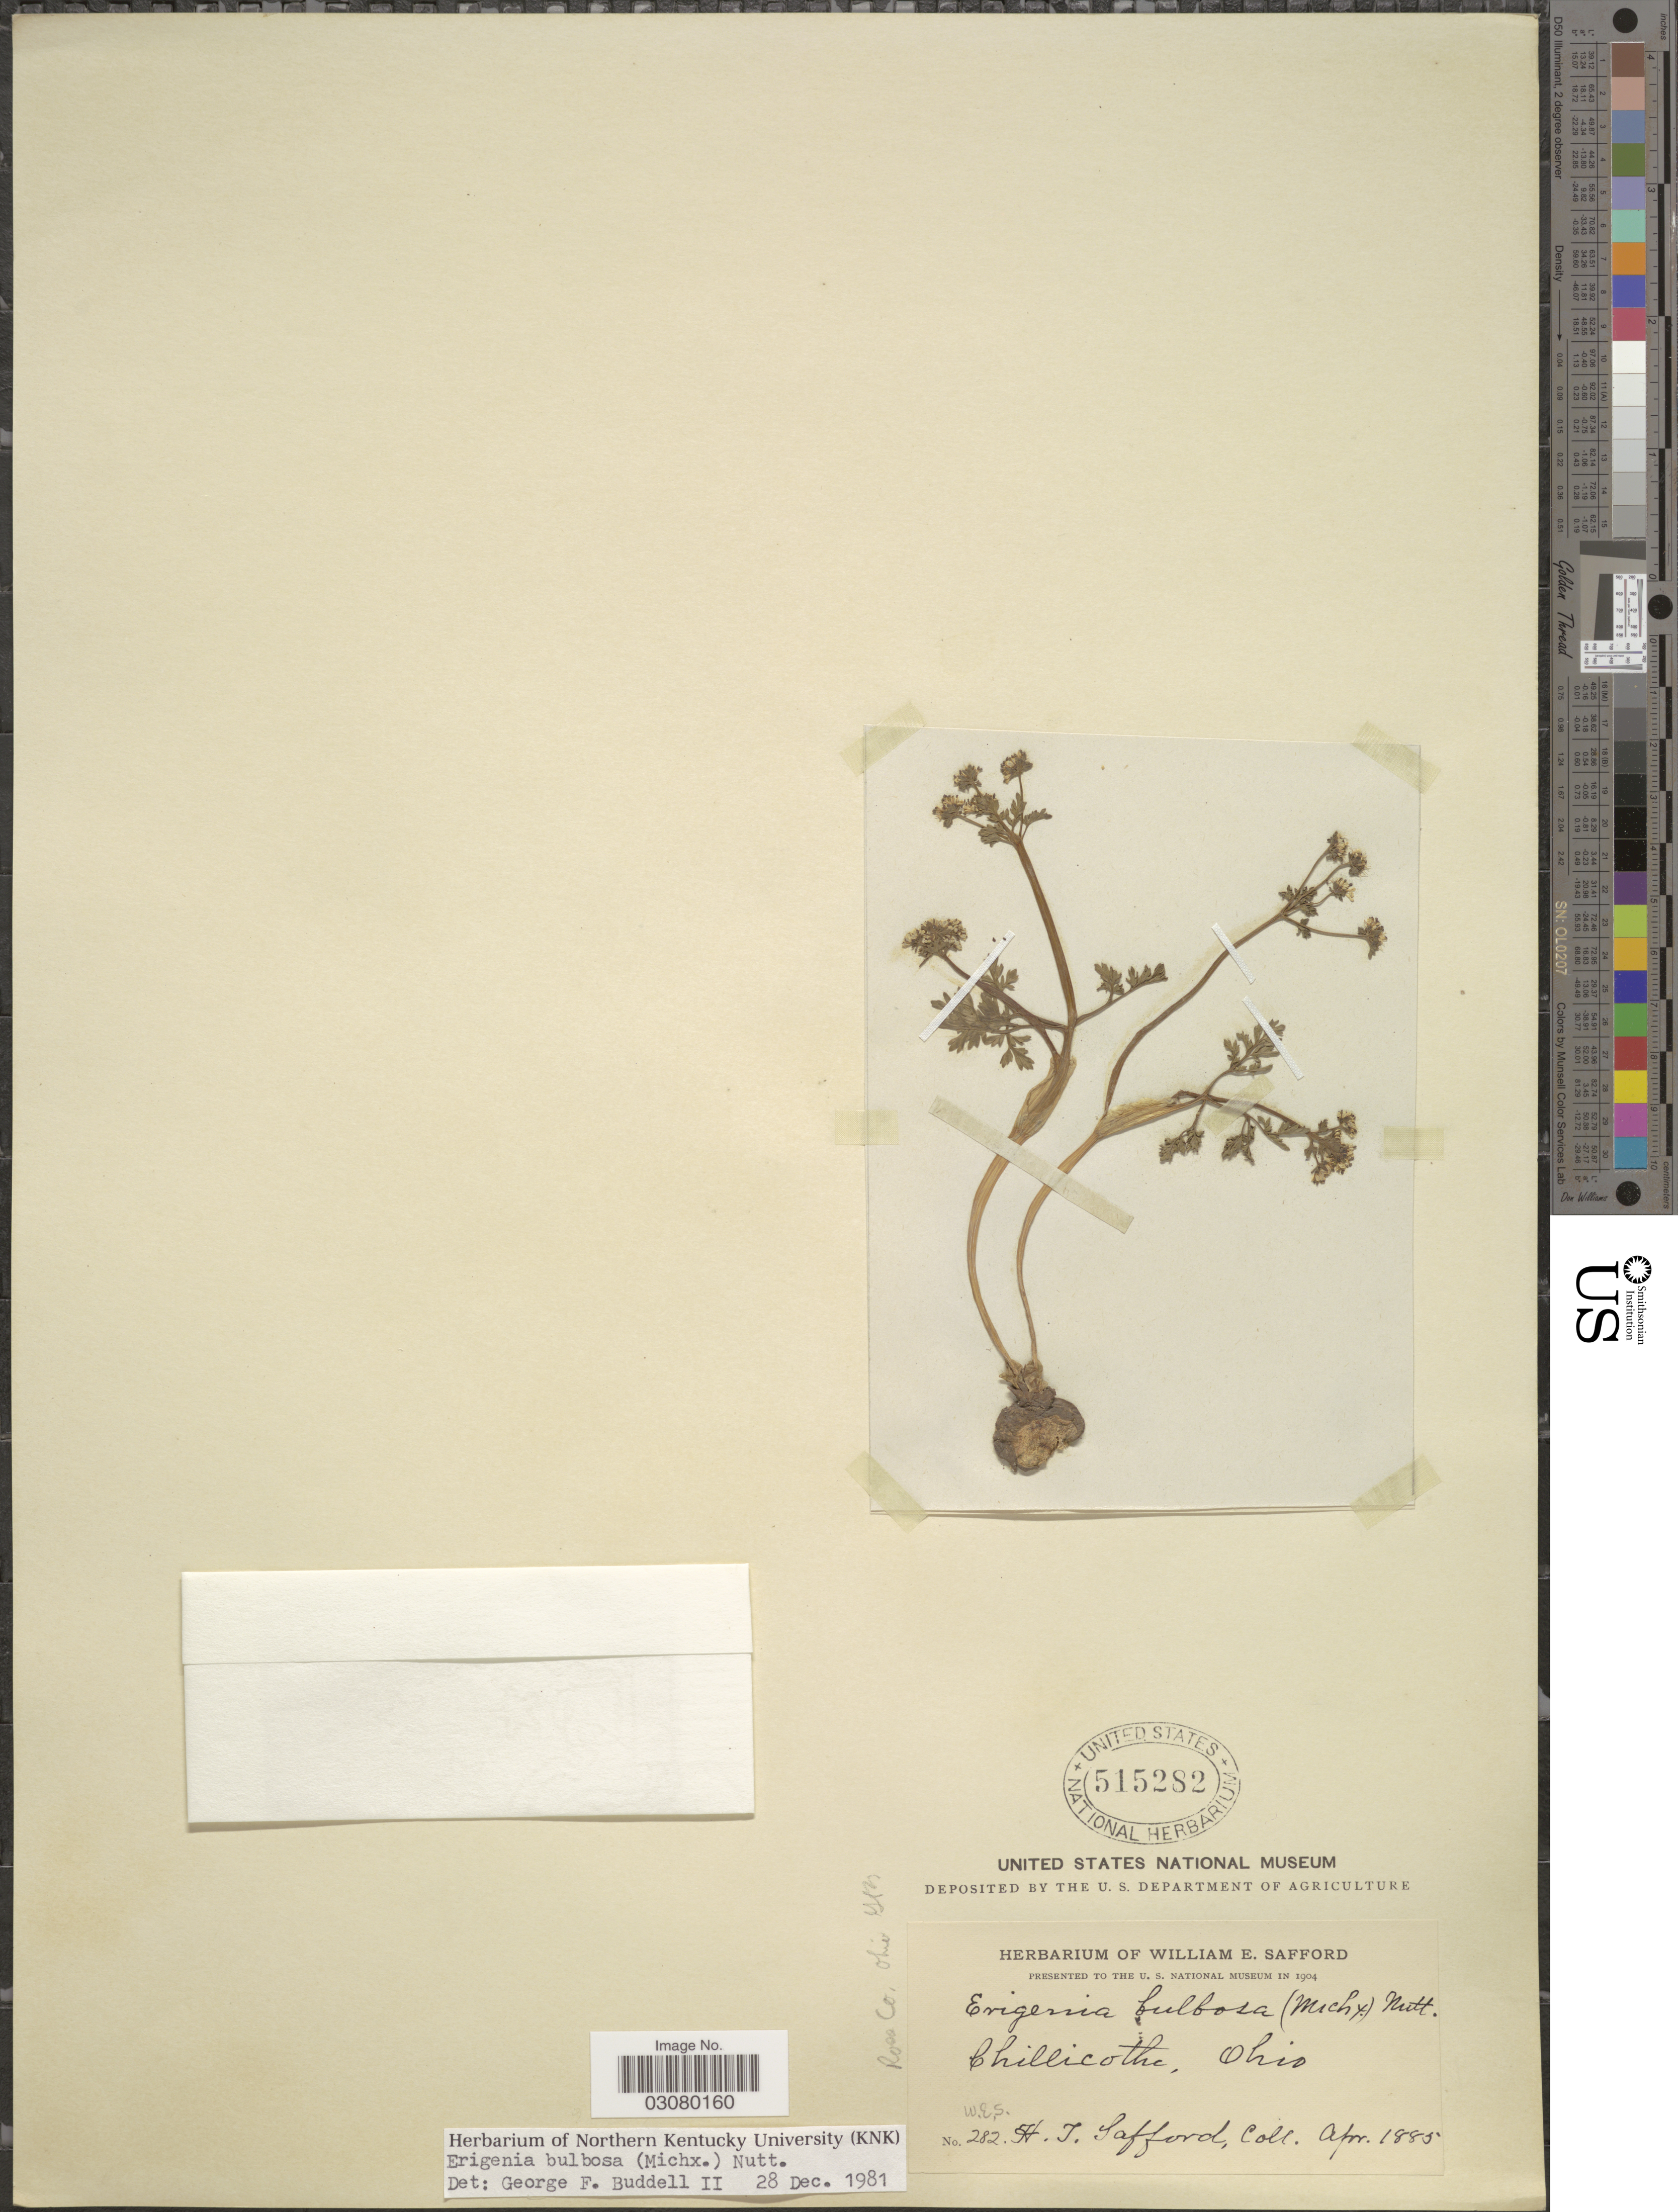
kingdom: Plantae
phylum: Tracheophyta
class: Magnoliopsida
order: Apiales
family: Apiaceae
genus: Erigenia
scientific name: Erigenia bulbosa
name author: (Michx.) Nutt.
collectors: W. E. Safford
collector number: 282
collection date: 1885-04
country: United States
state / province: Ohio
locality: Chillicothe. Ross Co.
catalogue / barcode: US 515282